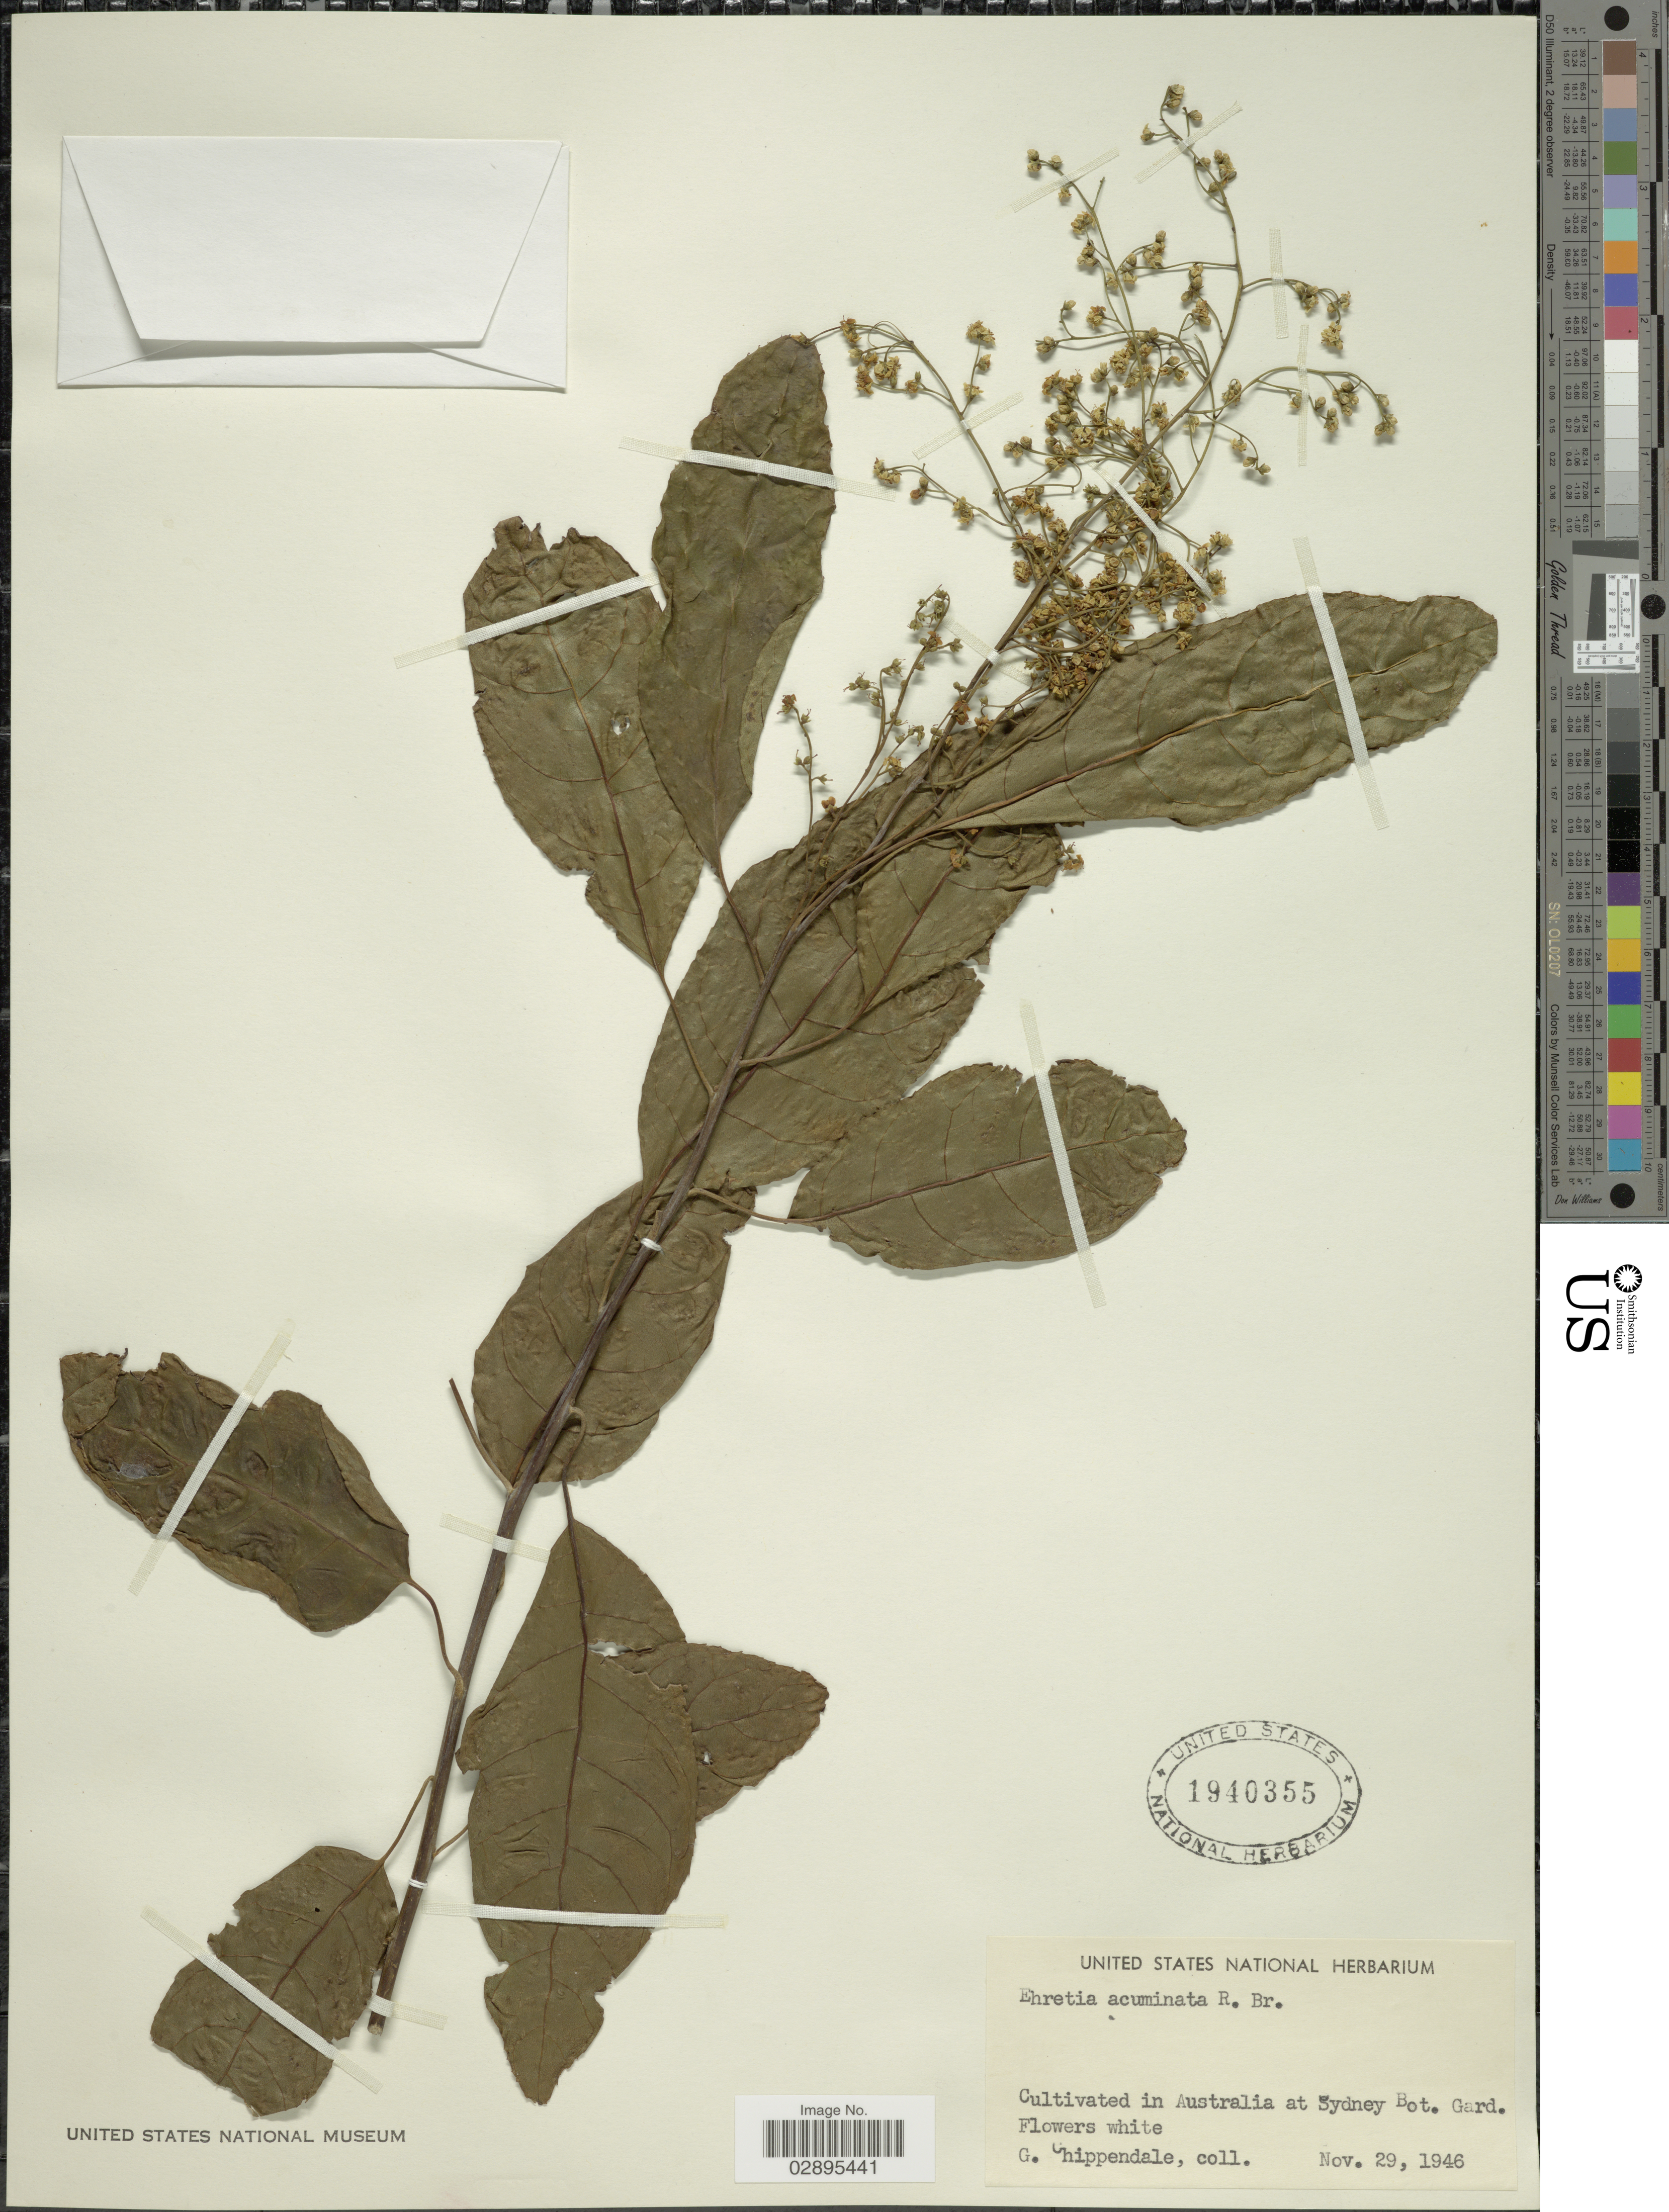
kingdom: Plantae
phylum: Tracheophyta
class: Magnoliopsida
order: Boraginales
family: Ehretiaceae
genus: Ehretia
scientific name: Ehretia acuminata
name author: R. Br.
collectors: G. Chippendale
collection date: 1946-11-29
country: Australia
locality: Sydney Bot. Gard.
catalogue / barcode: US 1940355